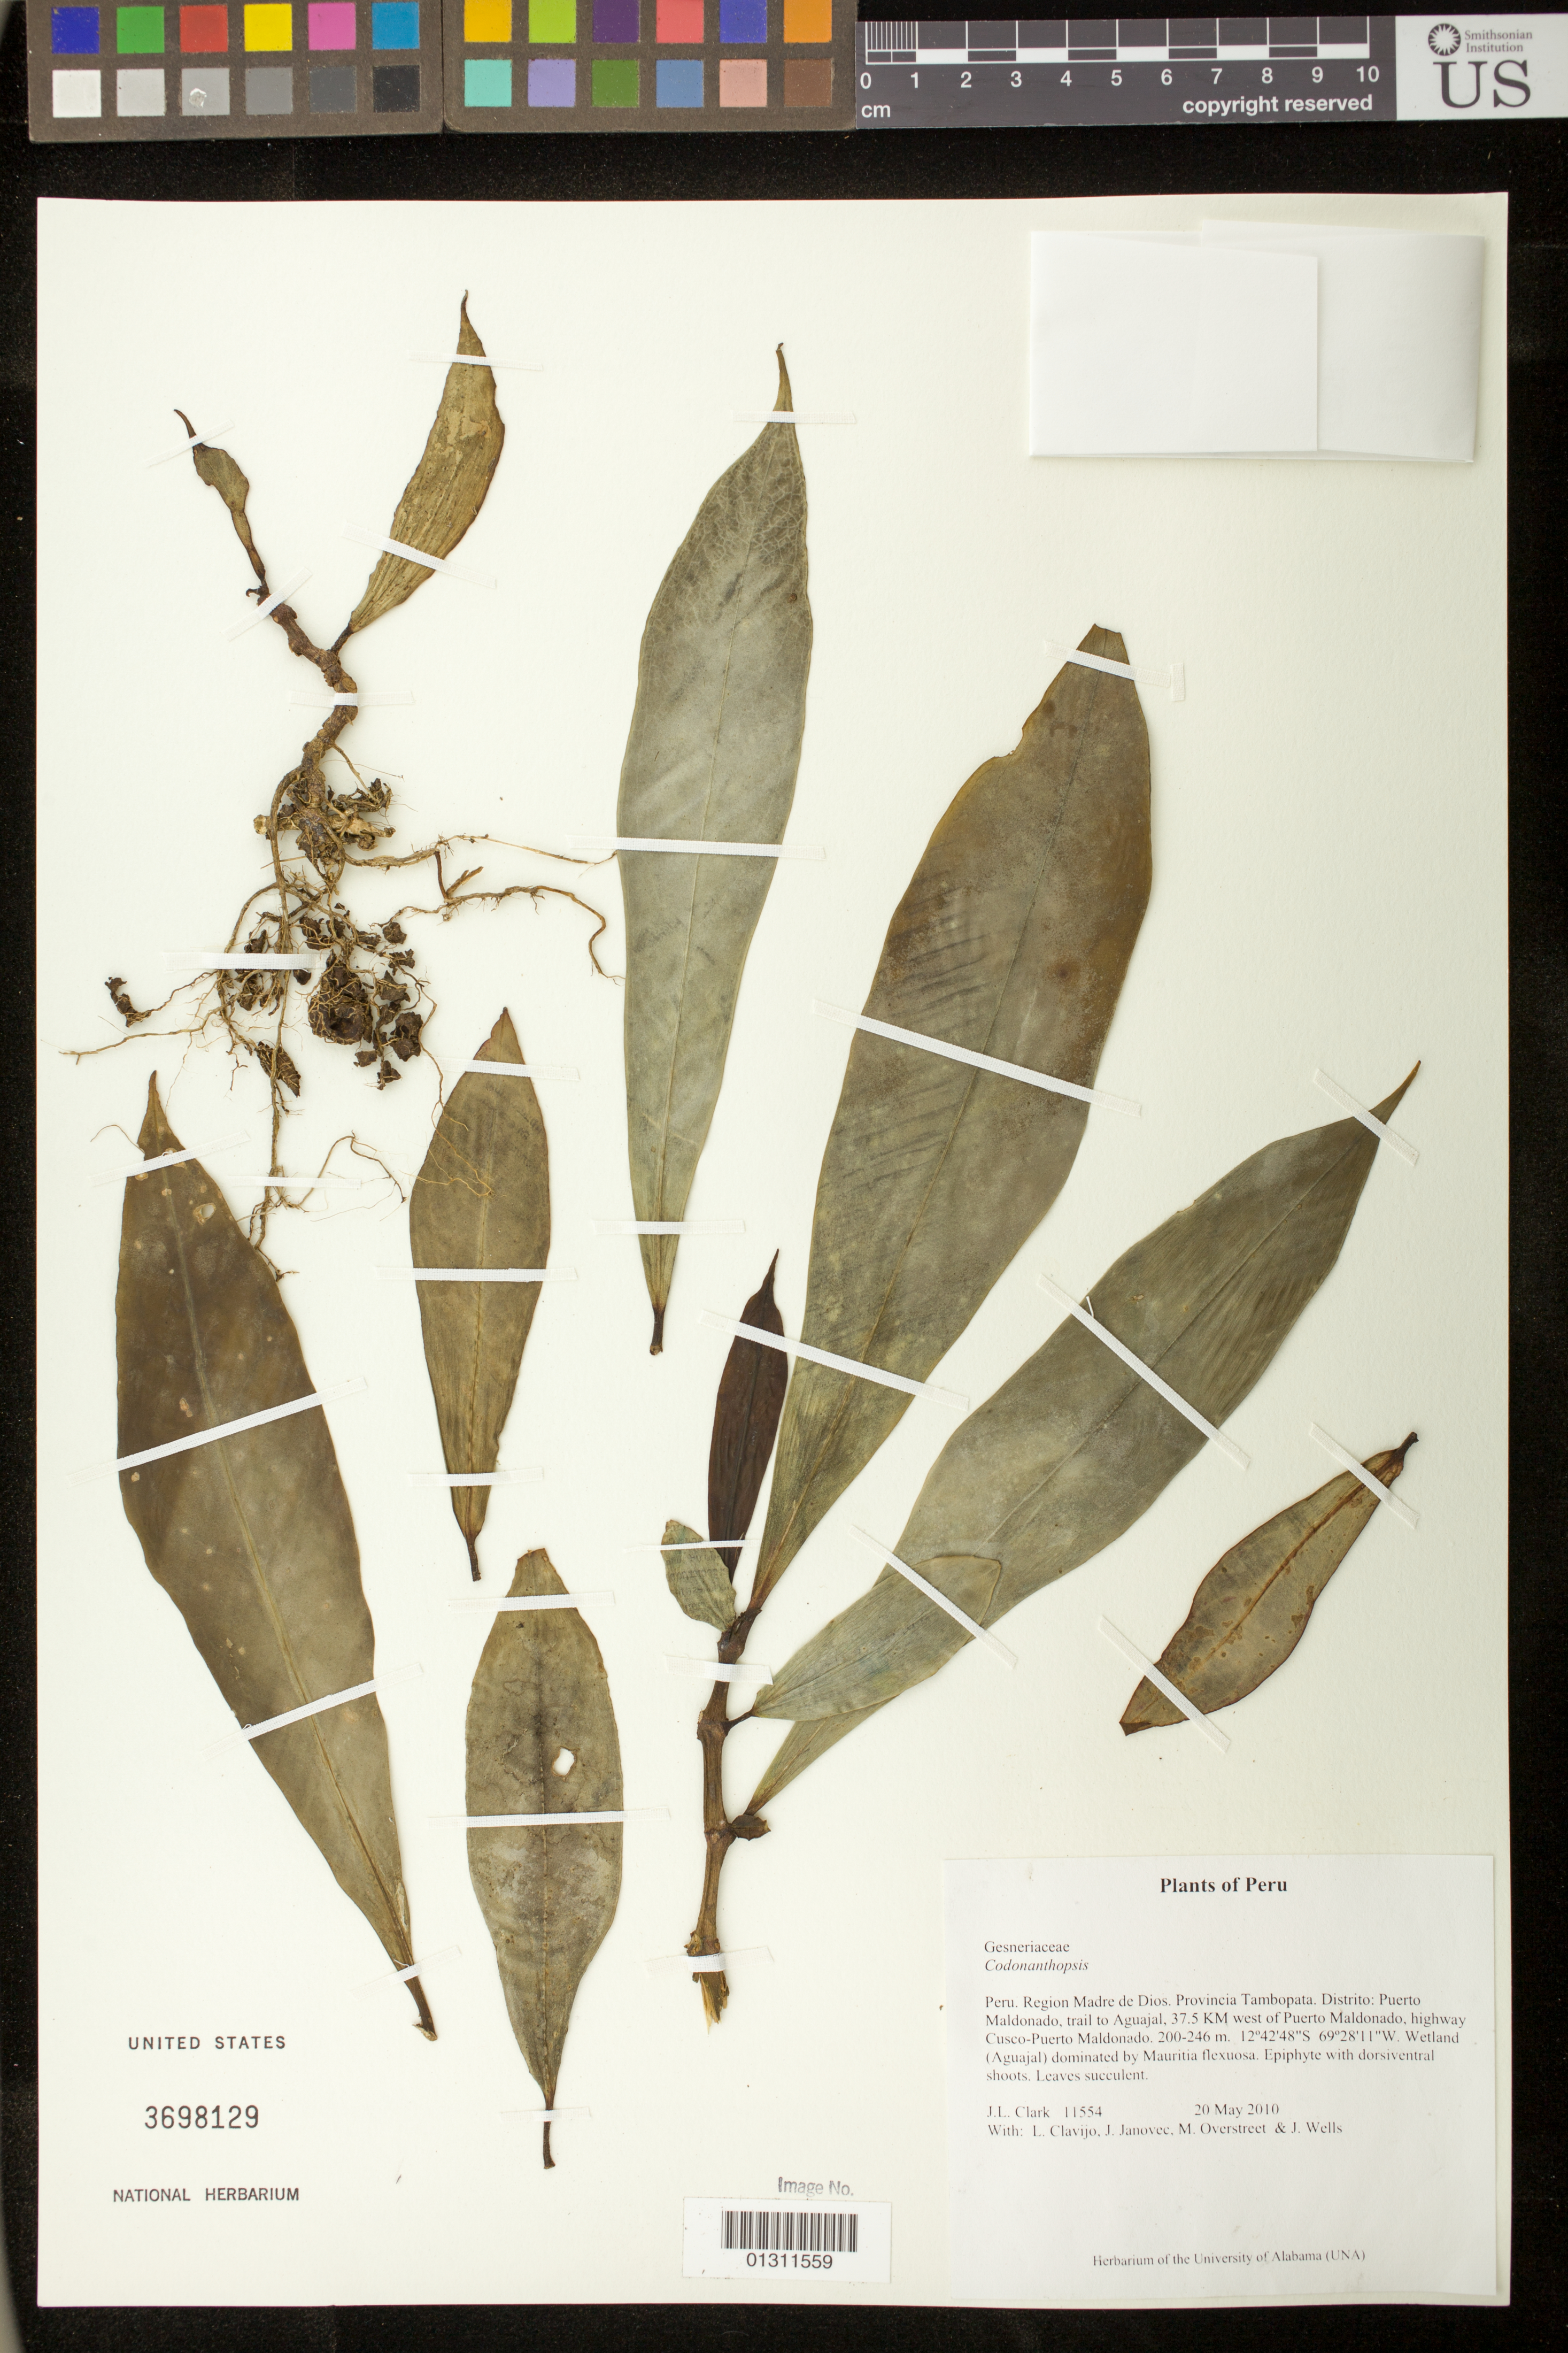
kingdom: Plantae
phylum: Tracheophyta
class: Magnoliopsida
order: Lamiales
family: Gesneriaceae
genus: Codonanthopsis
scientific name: Codonanthopsis sp.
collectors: J. L. Clark, L. Clavijo, J. Janovec, M. Overstreet & J. Wells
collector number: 11554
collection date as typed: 20 May 2010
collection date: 2010-05-20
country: Peru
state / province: Madre de Dios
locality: Provincia Tambopata. Distrito Puerto Maldonado, trail to Aguajal, 37.5 km W of Puerto Maldonado, hwy Cusco-Puerto Maldonado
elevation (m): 200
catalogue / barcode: US 3698129